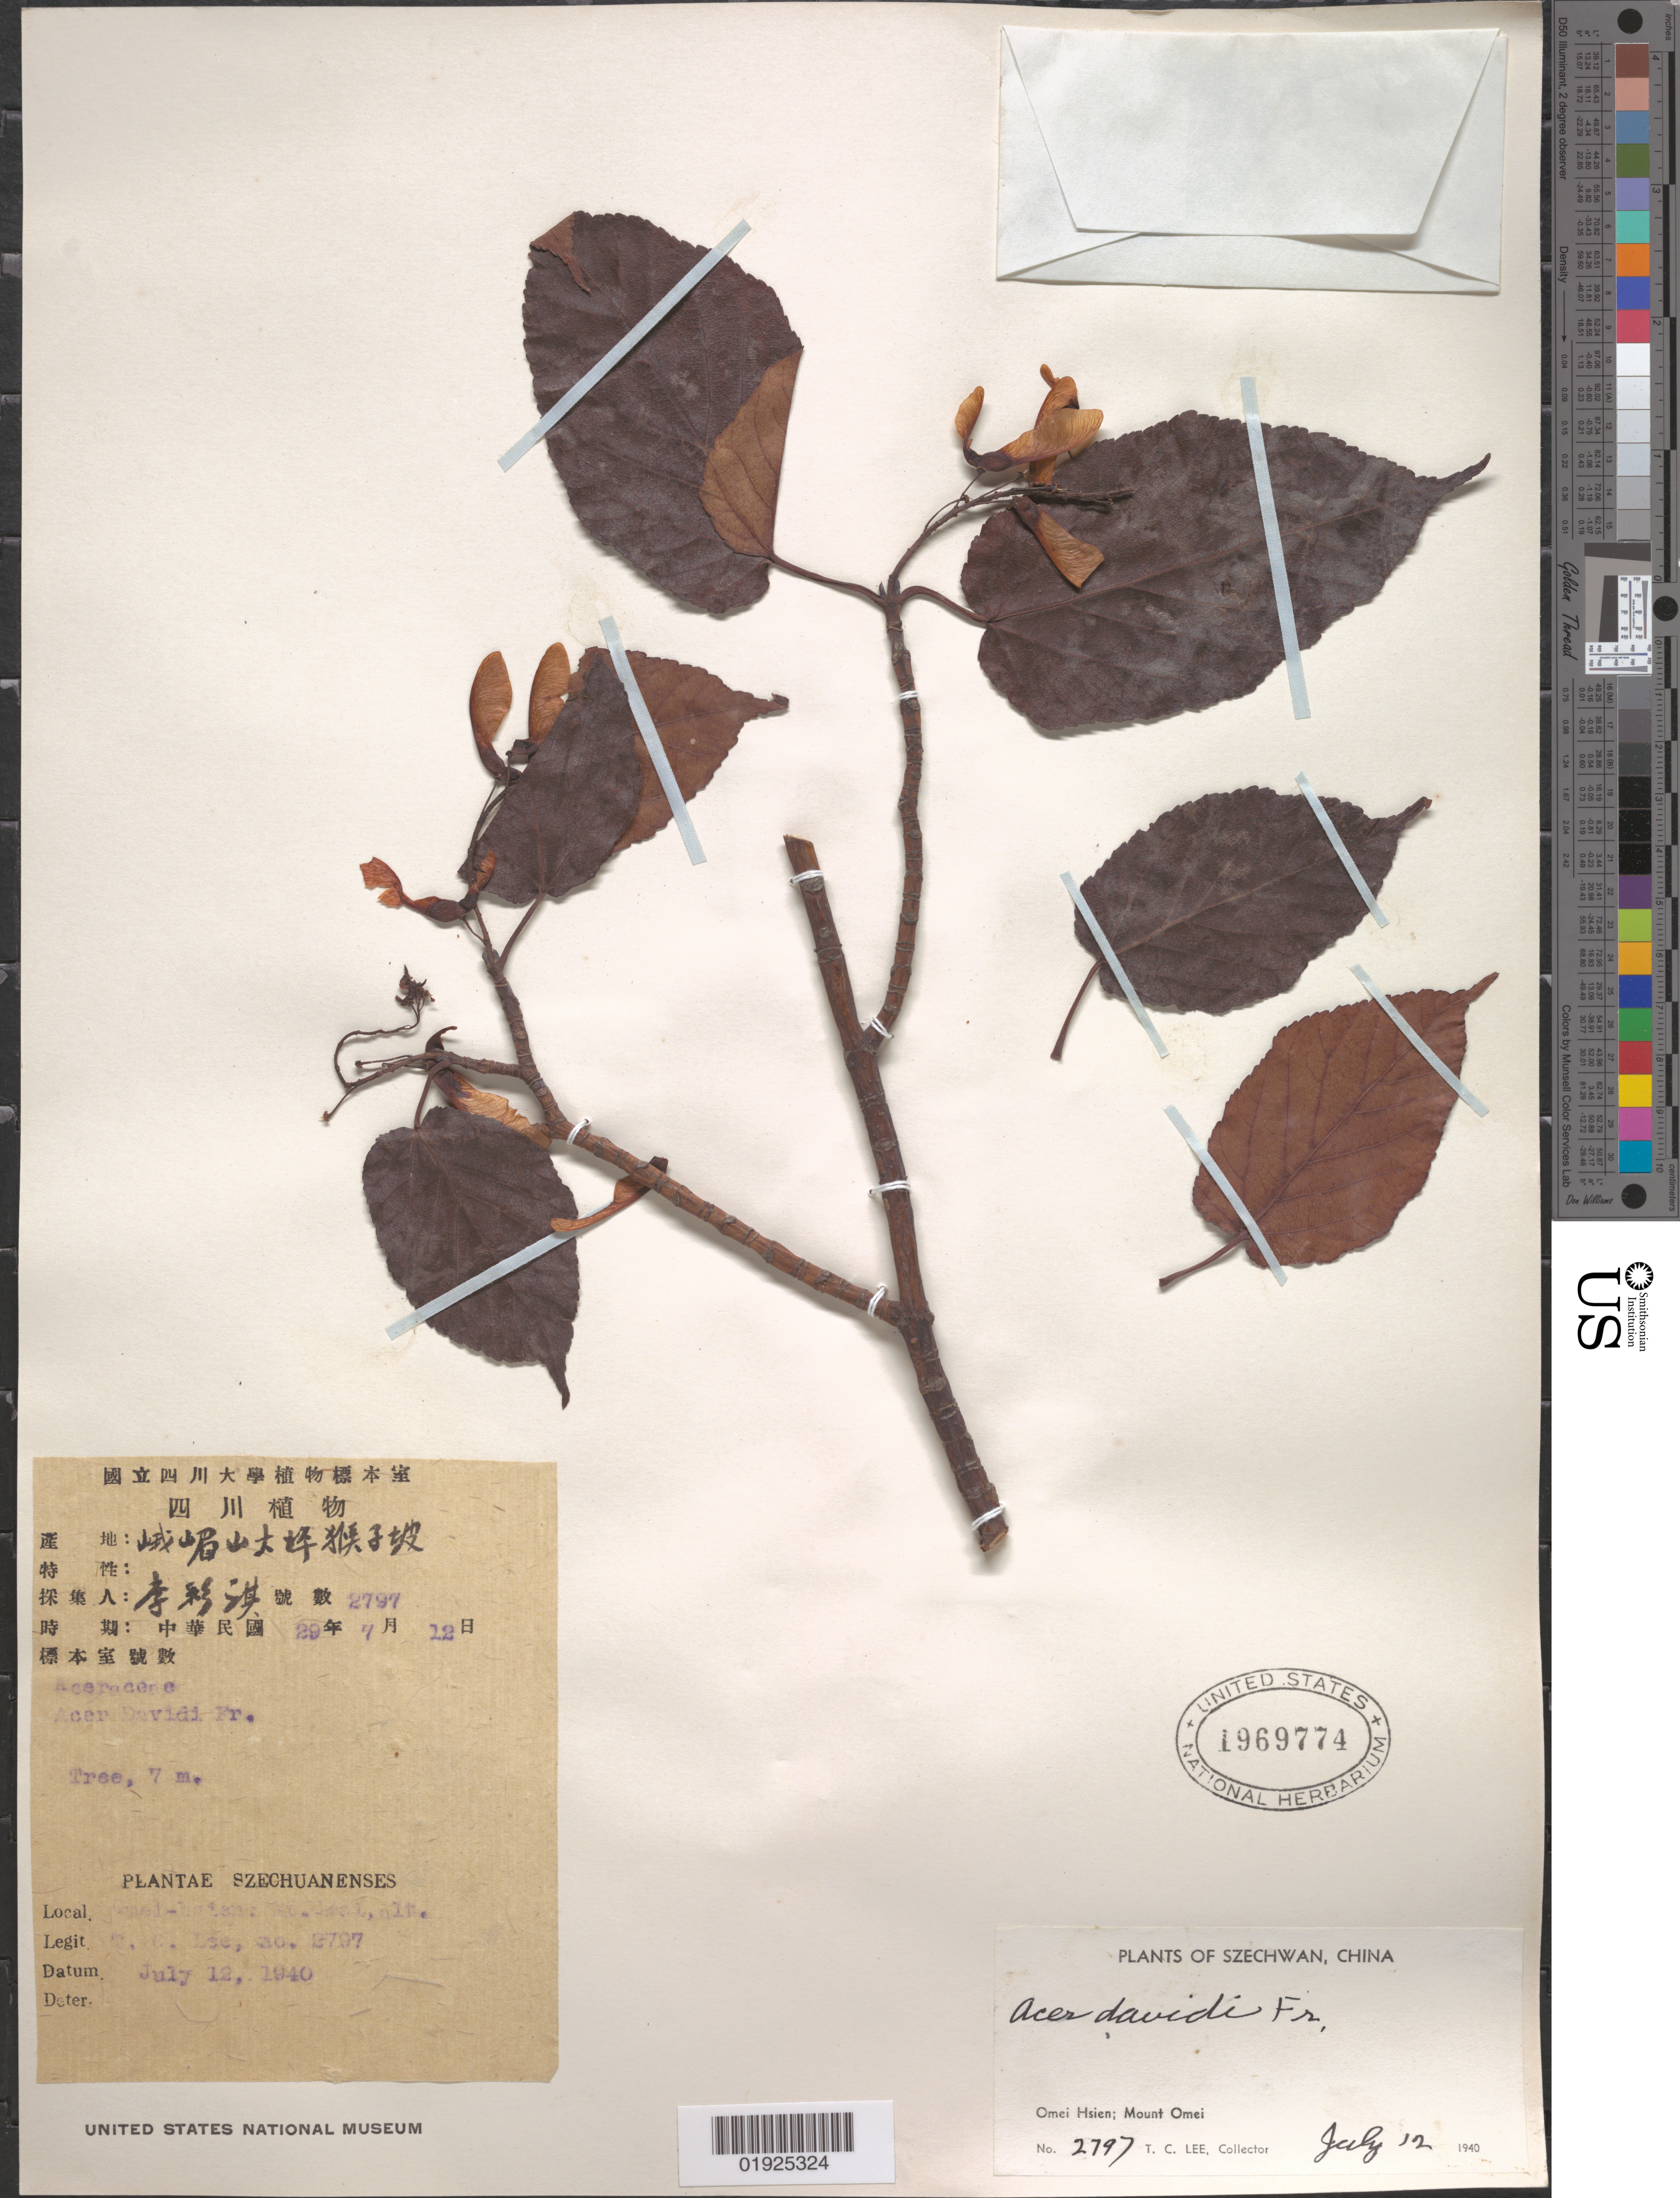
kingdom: Plantae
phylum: Tracheophyta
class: Magnoliopsida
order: Sapindales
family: Sapindaceae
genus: Acer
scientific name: Acer sikkimense subsp. davidii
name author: (Franch.) Wesm.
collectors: T. Lee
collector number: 2797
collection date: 1940-07-12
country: China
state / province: Sichuan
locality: Szechwan [Sichuan], Omei Hsien, Mount Omei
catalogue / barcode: US 1969774